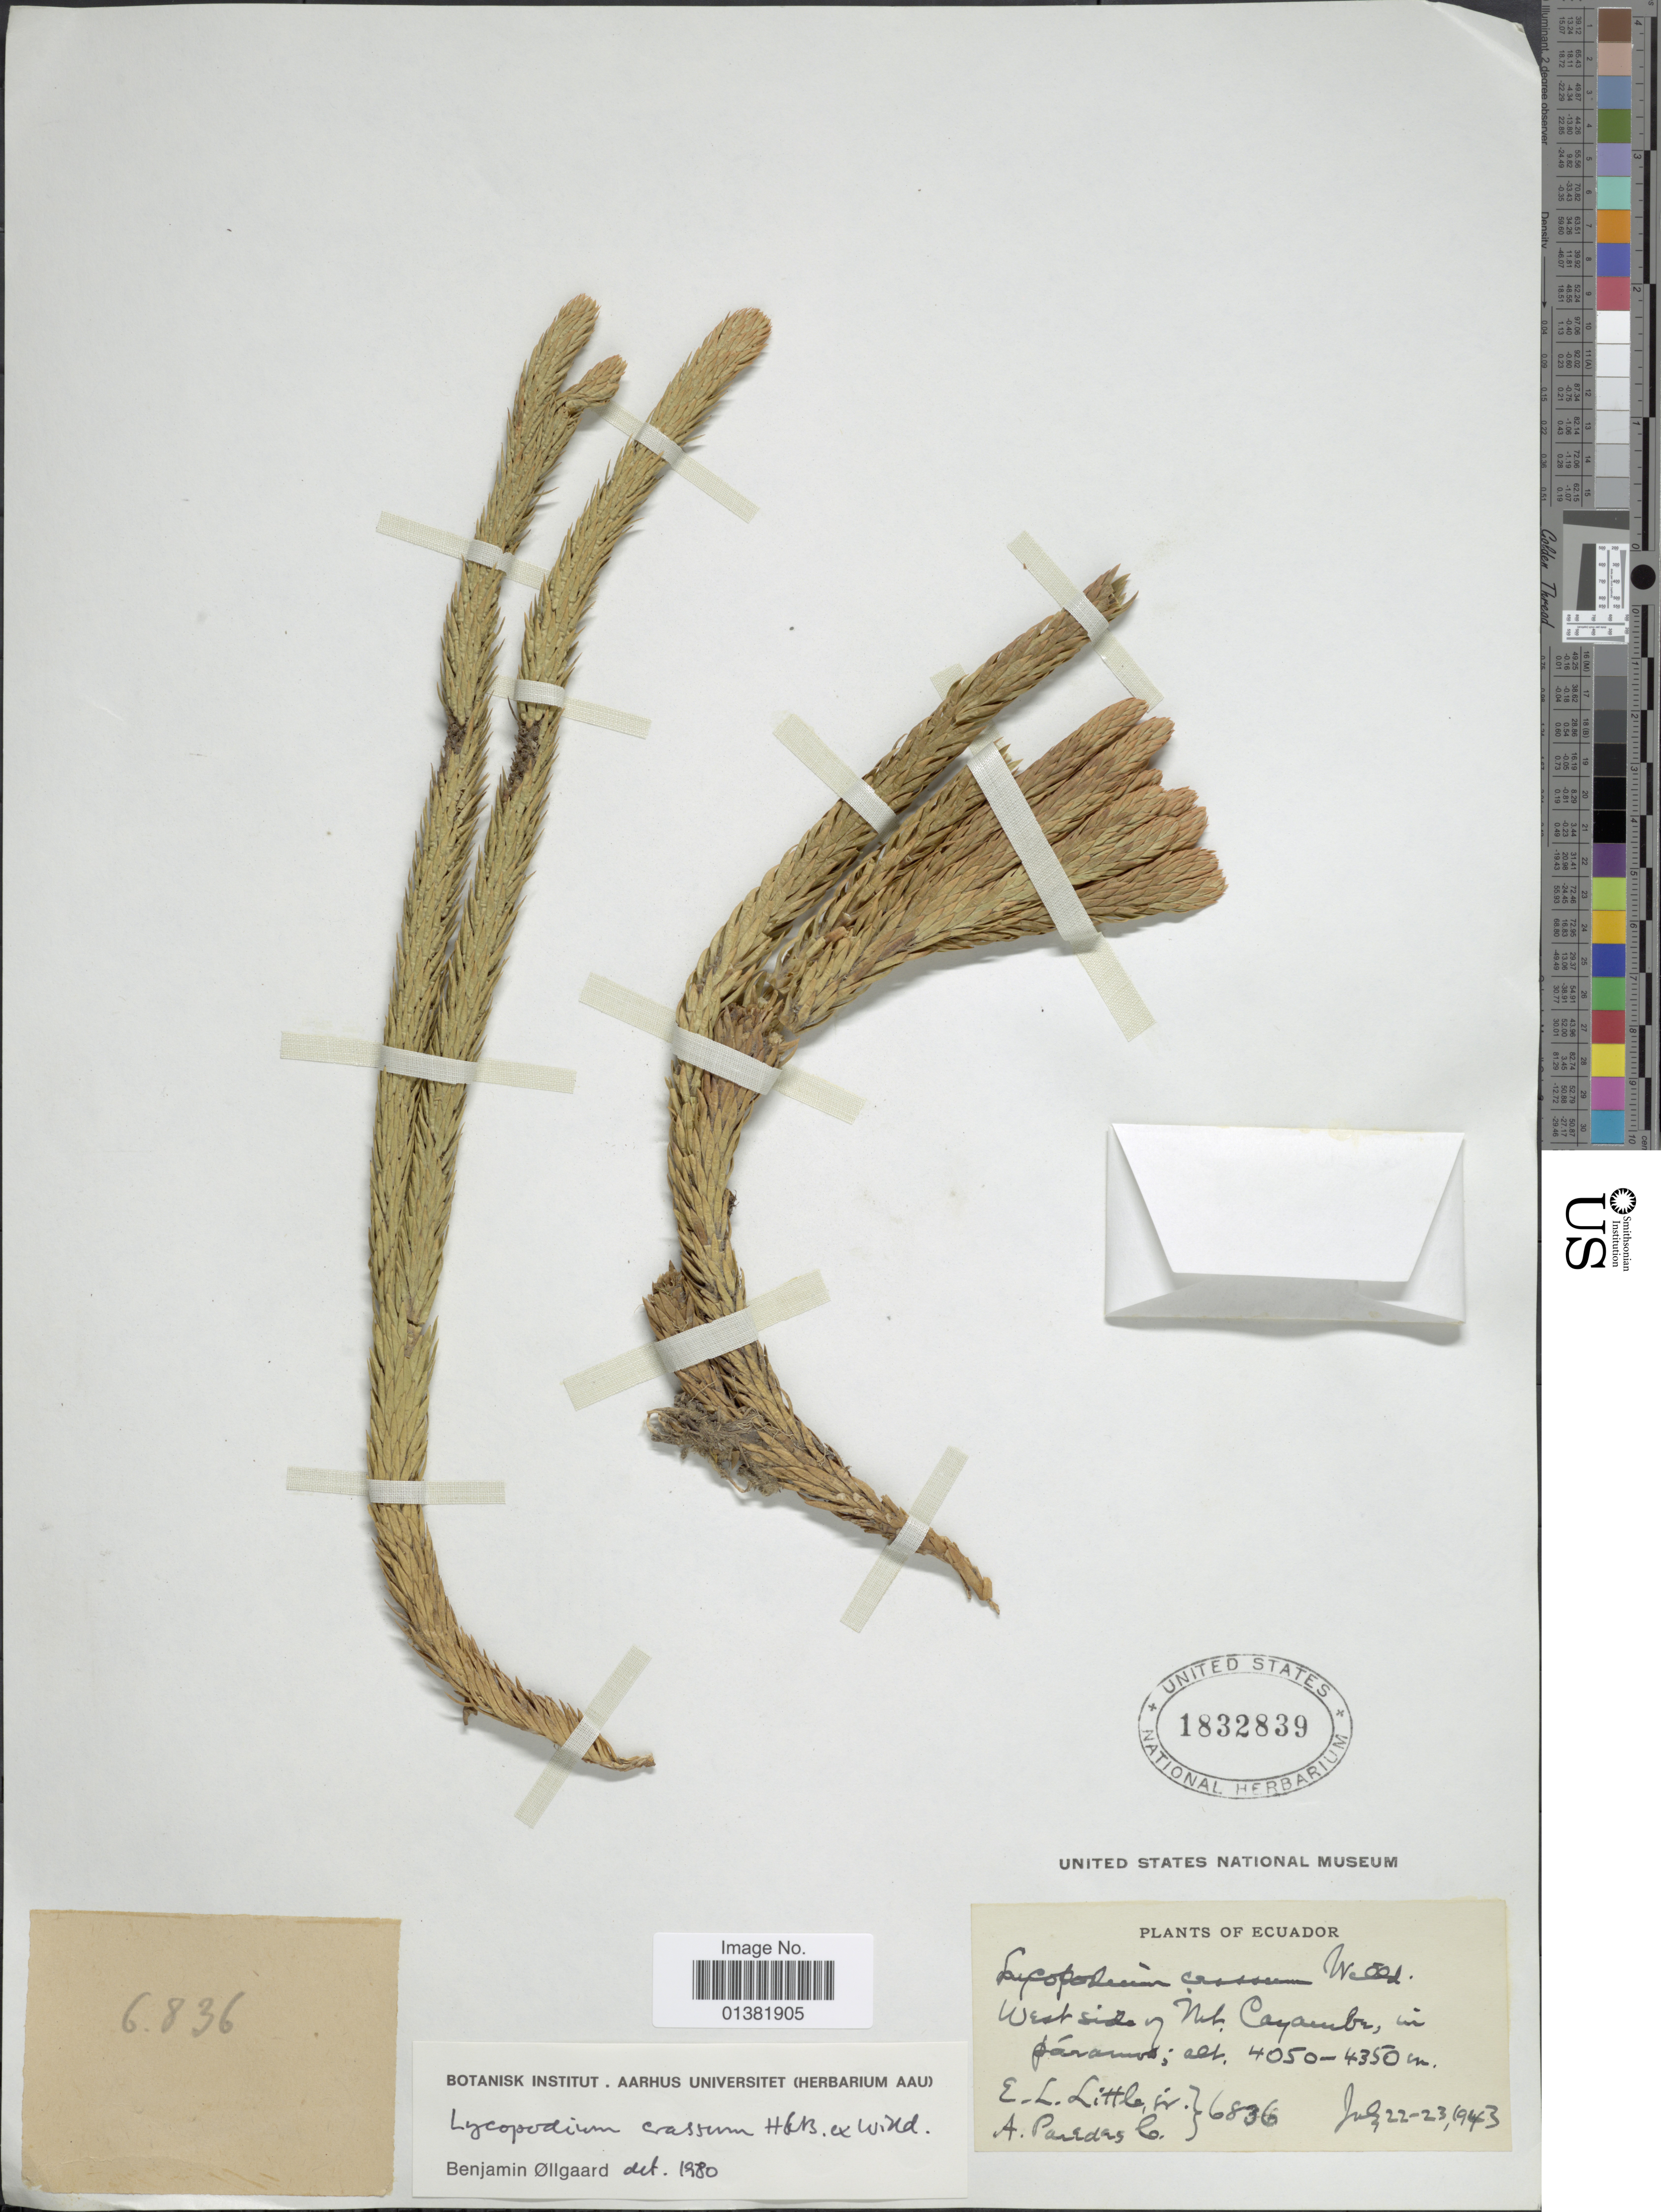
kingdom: Plantae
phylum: Tracheophyta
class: Lycopodiopsida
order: Lycopodiales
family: Lycopodiaceae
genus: Phlegmariurus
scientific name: Phlegmariurus crassus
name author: (Humb. & Bonpl. ex Willd.) B. Øllg.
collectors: E. L. Little & A. Paredes C.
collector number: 6836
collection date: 1943-07-22/1943-07-23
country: Ecuador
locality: West side of Mt. Cayambe, in páramos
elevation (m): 4050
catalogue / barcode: US 1832839